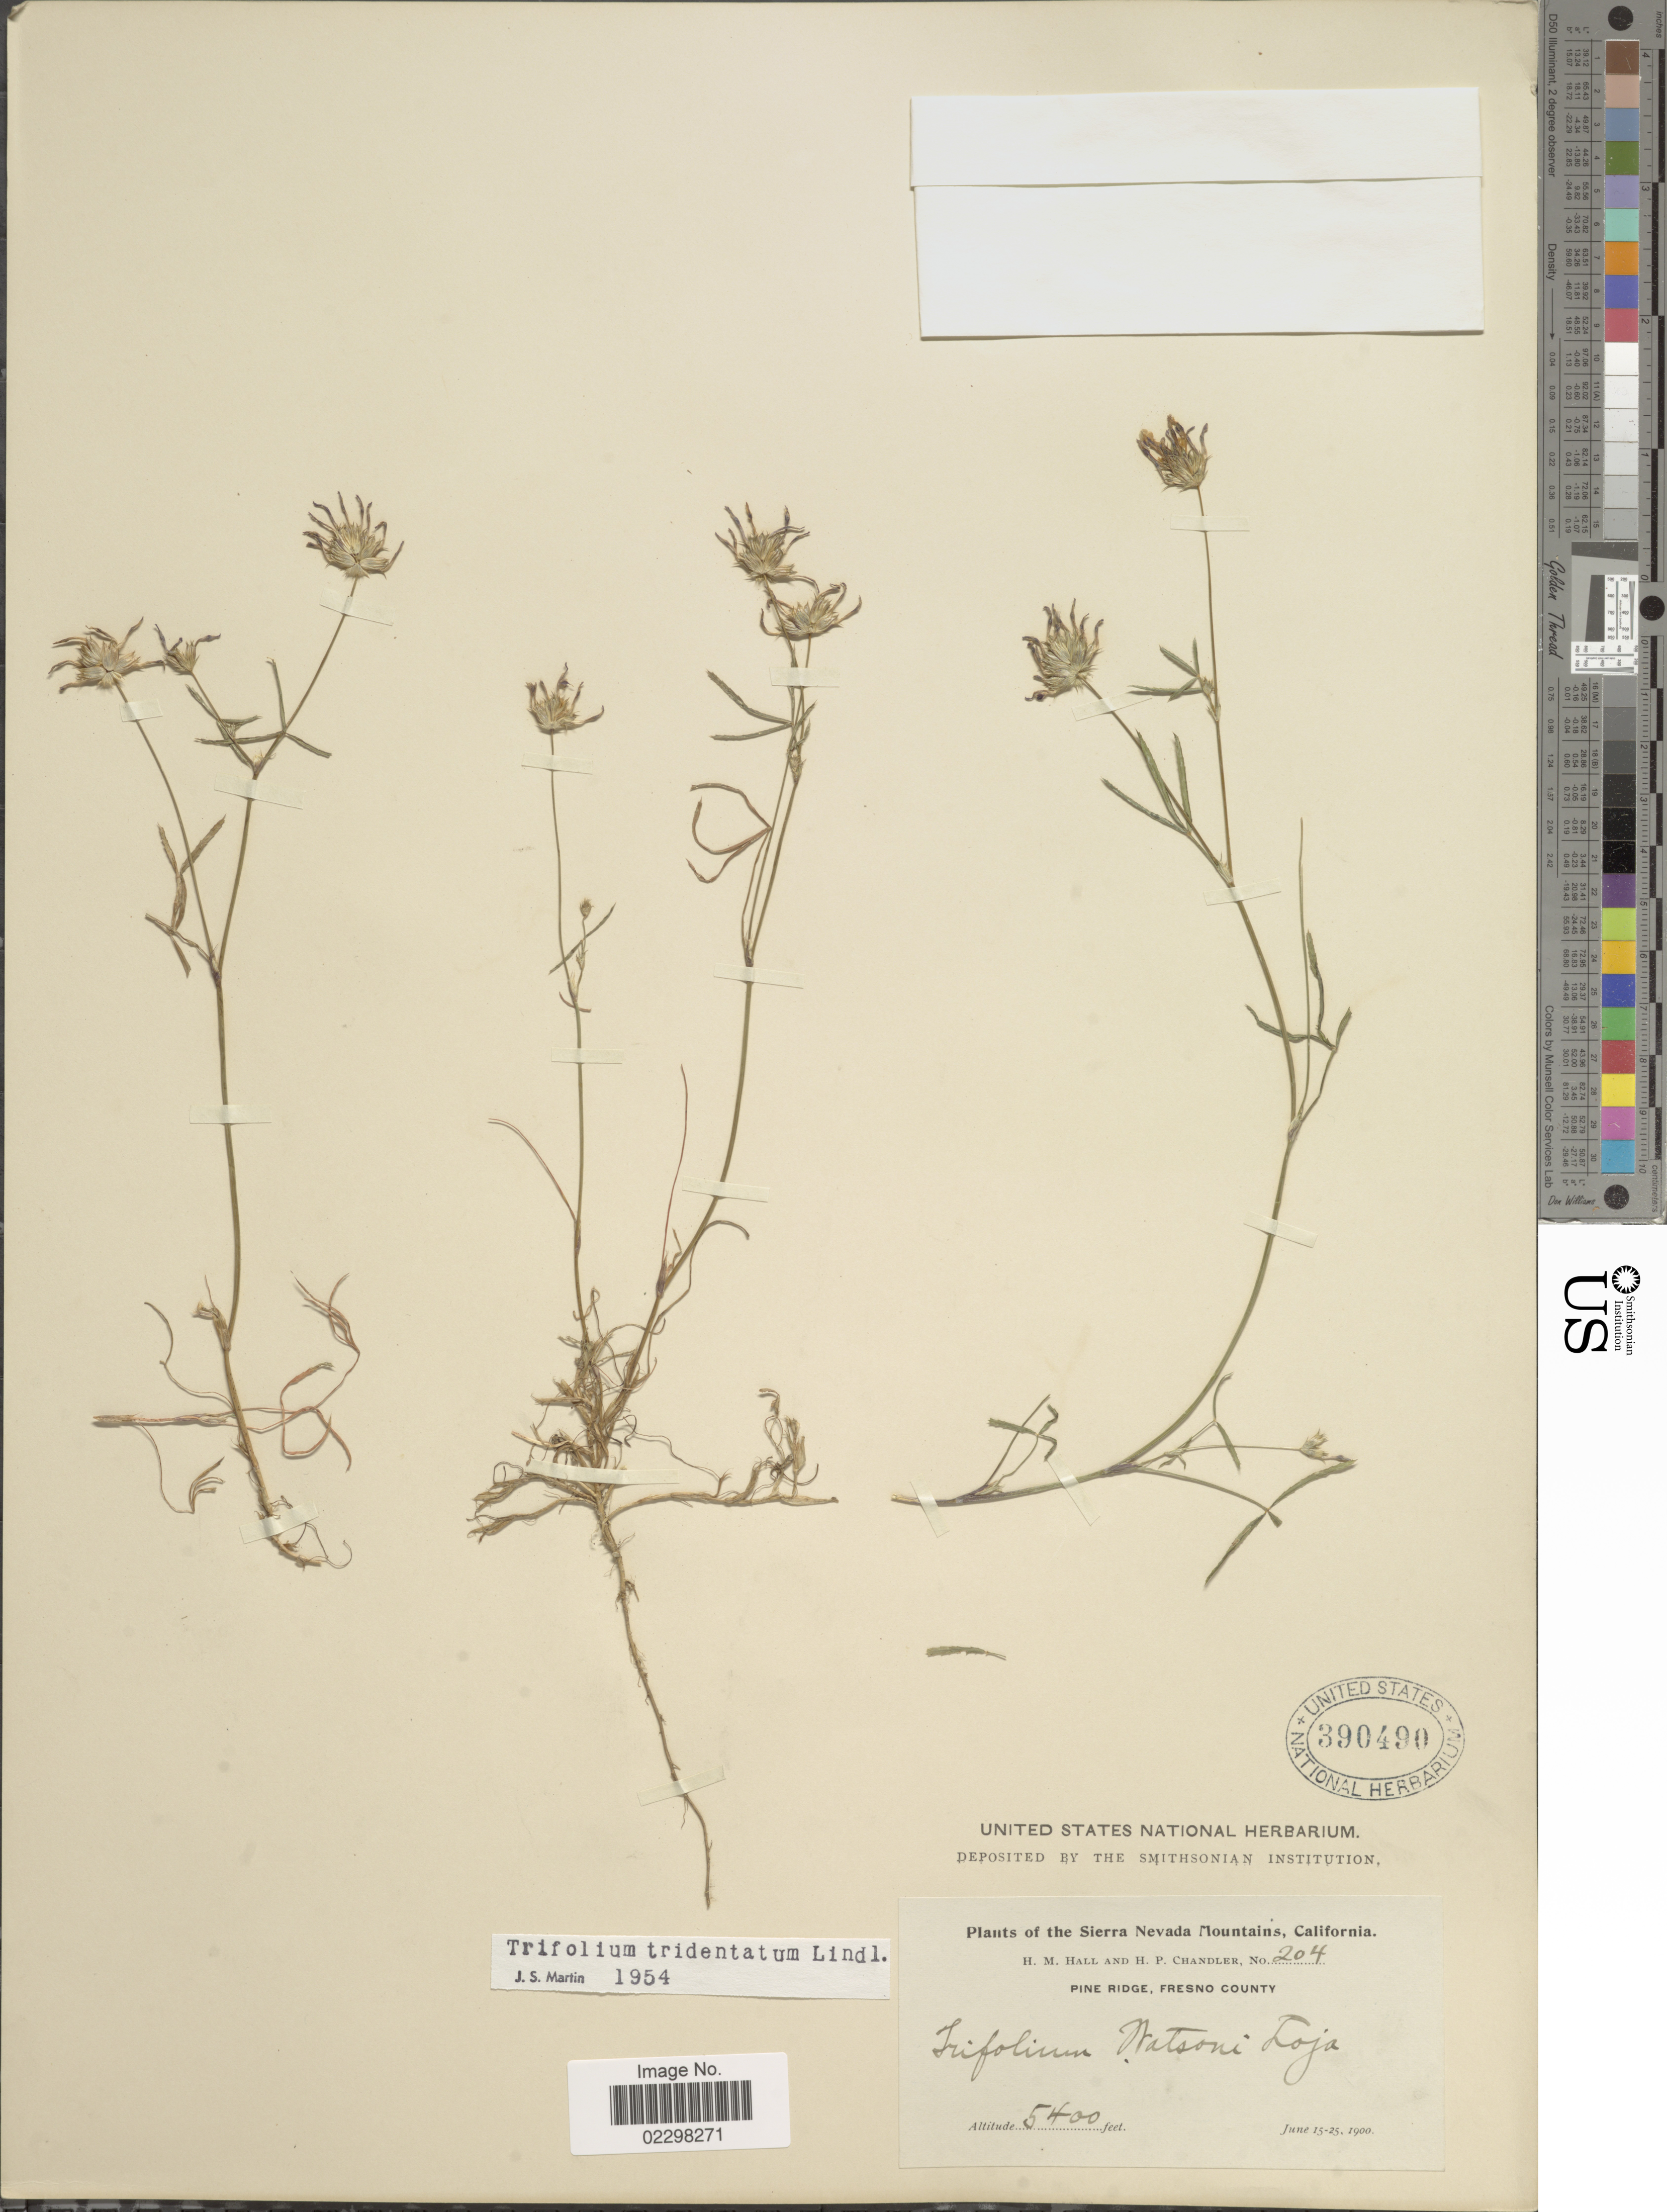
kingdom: Plantae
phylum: Tracheophyta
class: Magnoliopsida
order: Fabales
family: Fabaceae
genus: Trifolium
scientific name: Trifolium tridentatum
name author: Lindl.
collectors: H. M. Hall & H. Chandler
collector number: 204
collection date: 1900-06-15/1900-06-25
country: United States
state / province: California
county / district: Fresno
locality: Sierra Nevada Mountains, California. Pine Ridge, Fresno County.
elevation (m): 1646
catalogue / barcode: US 390490